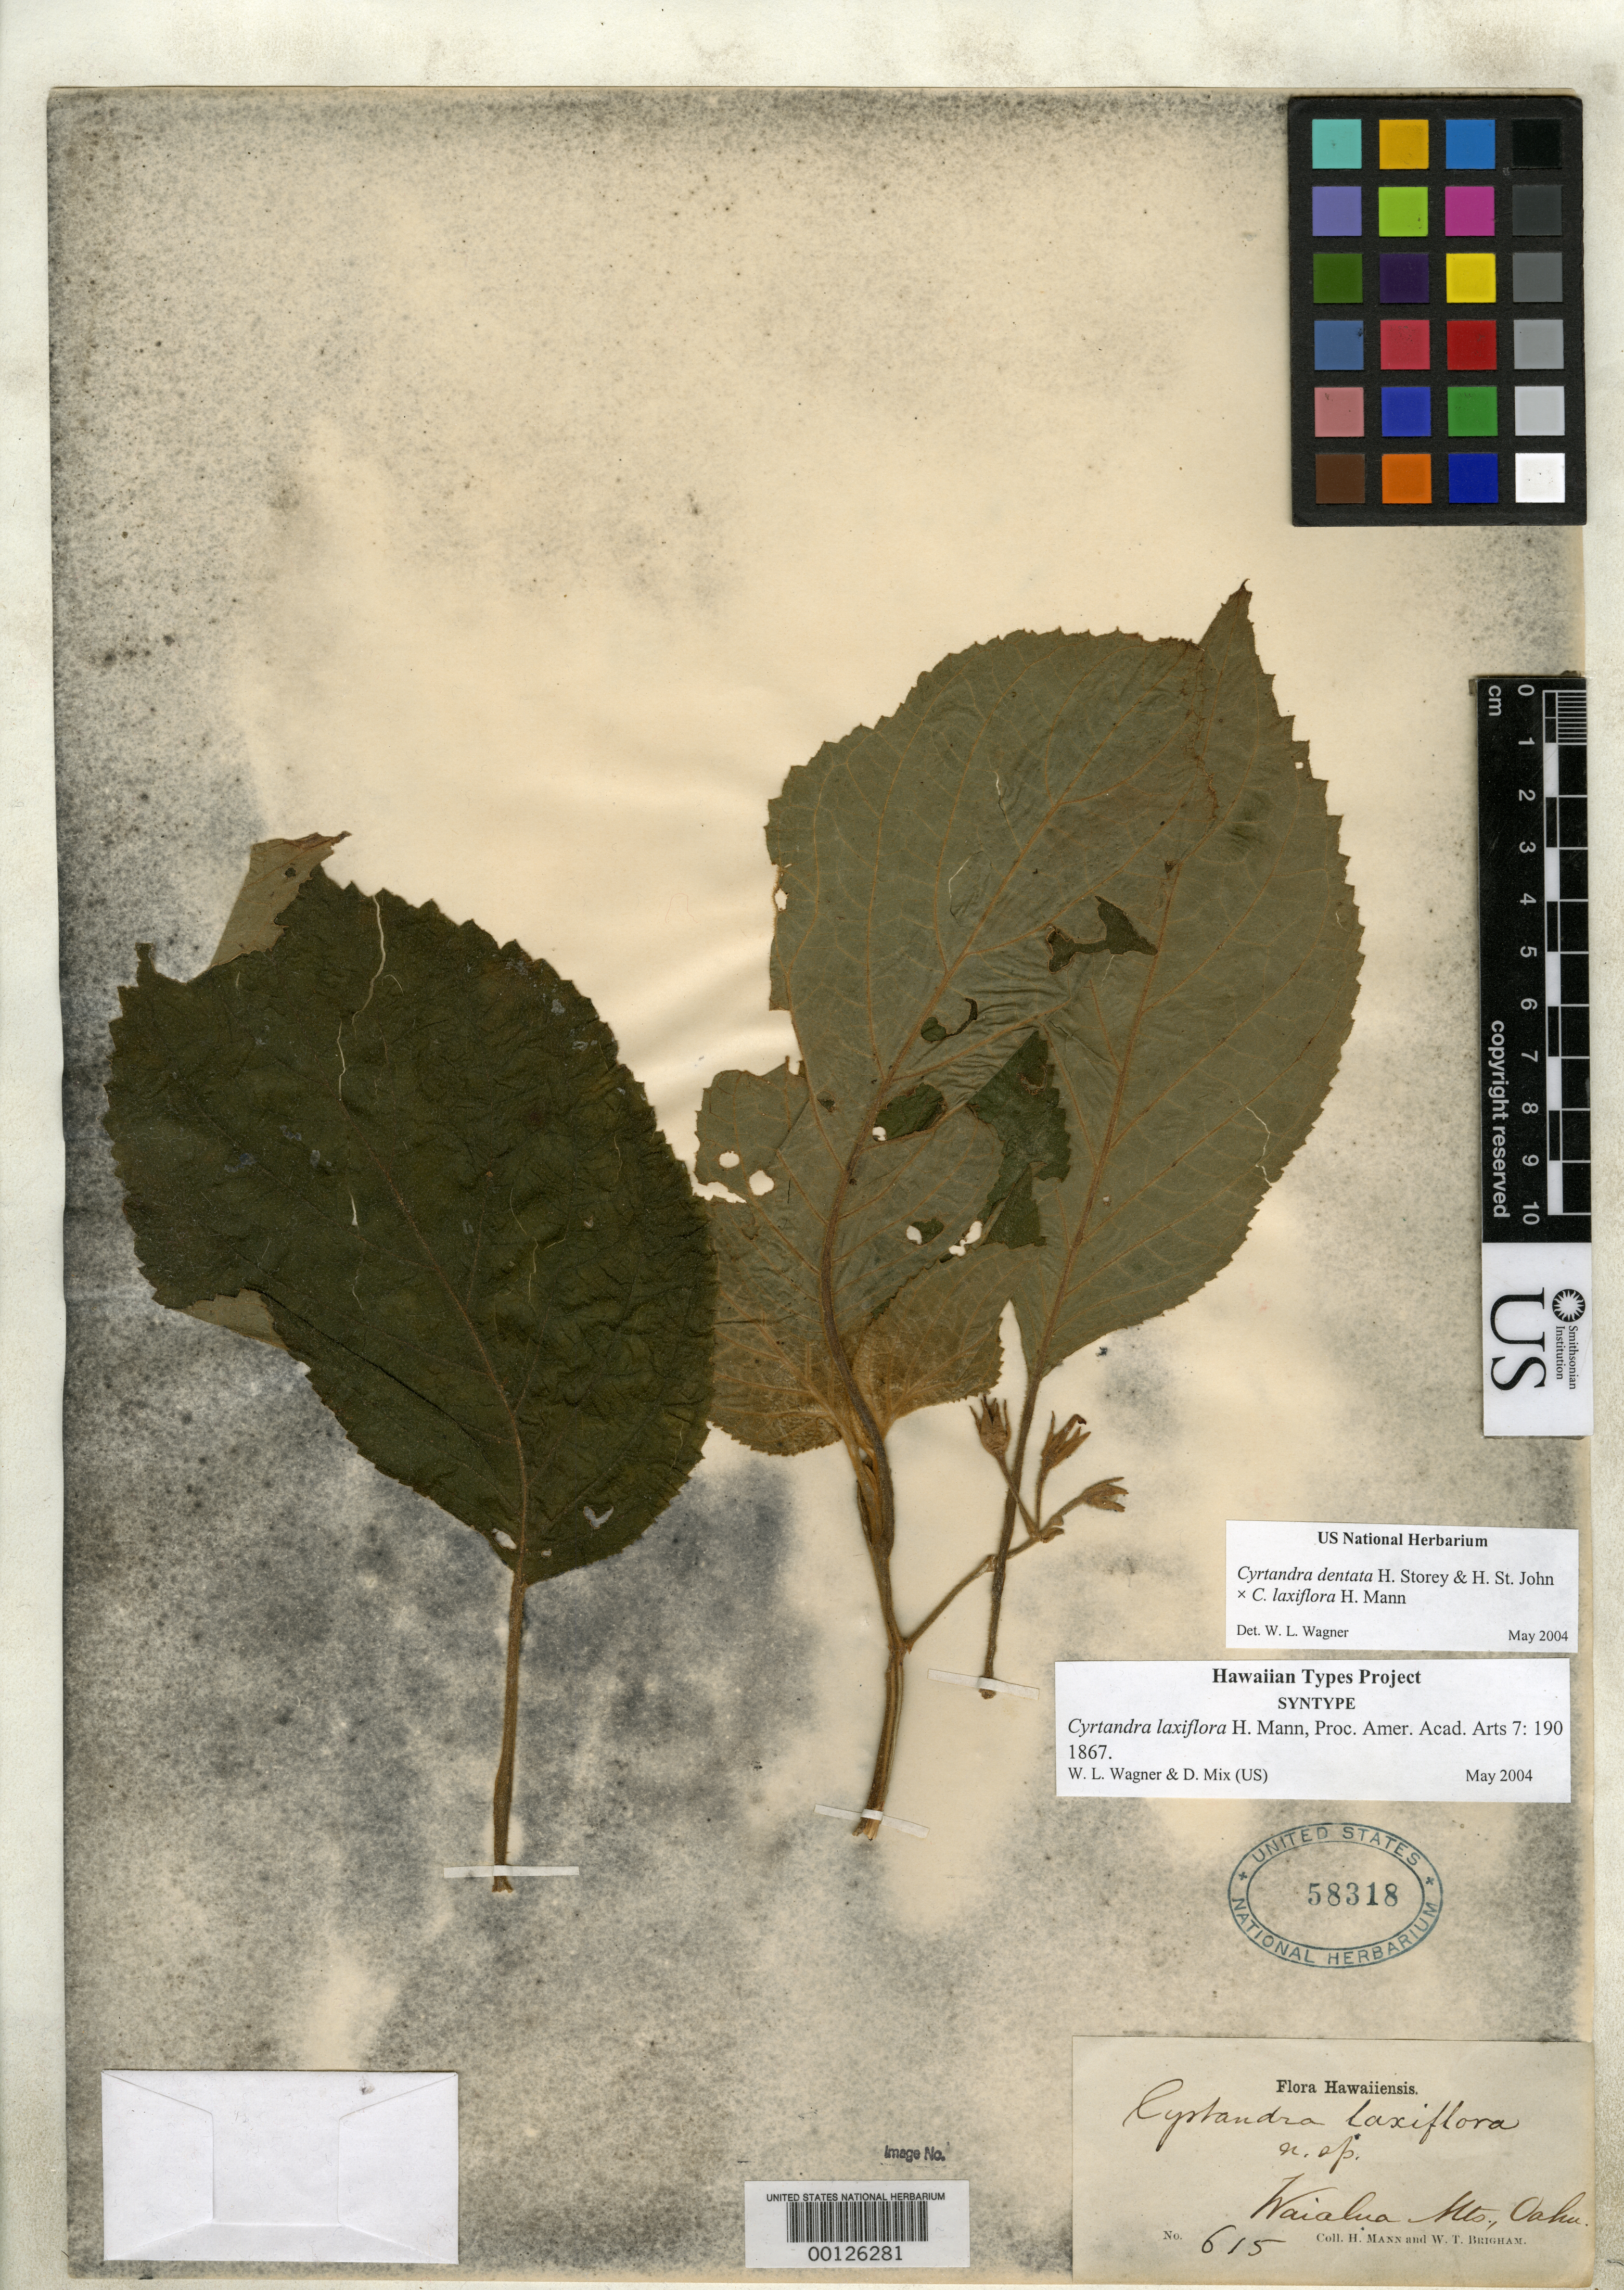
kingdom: Plantae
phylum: Tracheophyta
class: Magnoliopsida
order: Lamiales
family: Gesneriaceae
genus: Cyrtandra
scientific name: Cyrtandra laxiflora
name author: H. Mann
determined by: Wagner, W. L., (BOT), Smithsonian Institution - National Museum of Natural History (UNITED STATES)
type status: Syntype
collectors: H. Mann & W. T. Brigham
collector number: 615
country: United States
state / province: Hawaii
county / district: Honolulu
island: Oahu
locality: Waialua Mts., Oahu.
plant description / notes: Not isotype or isolectotype, as Mann & Brigham apparently a mixed collection; lectotype is sheet at GH acc. to St. John, 1966, Bernice P. Bishop Mus. Bull. 229: 109.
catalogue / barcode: US 58318